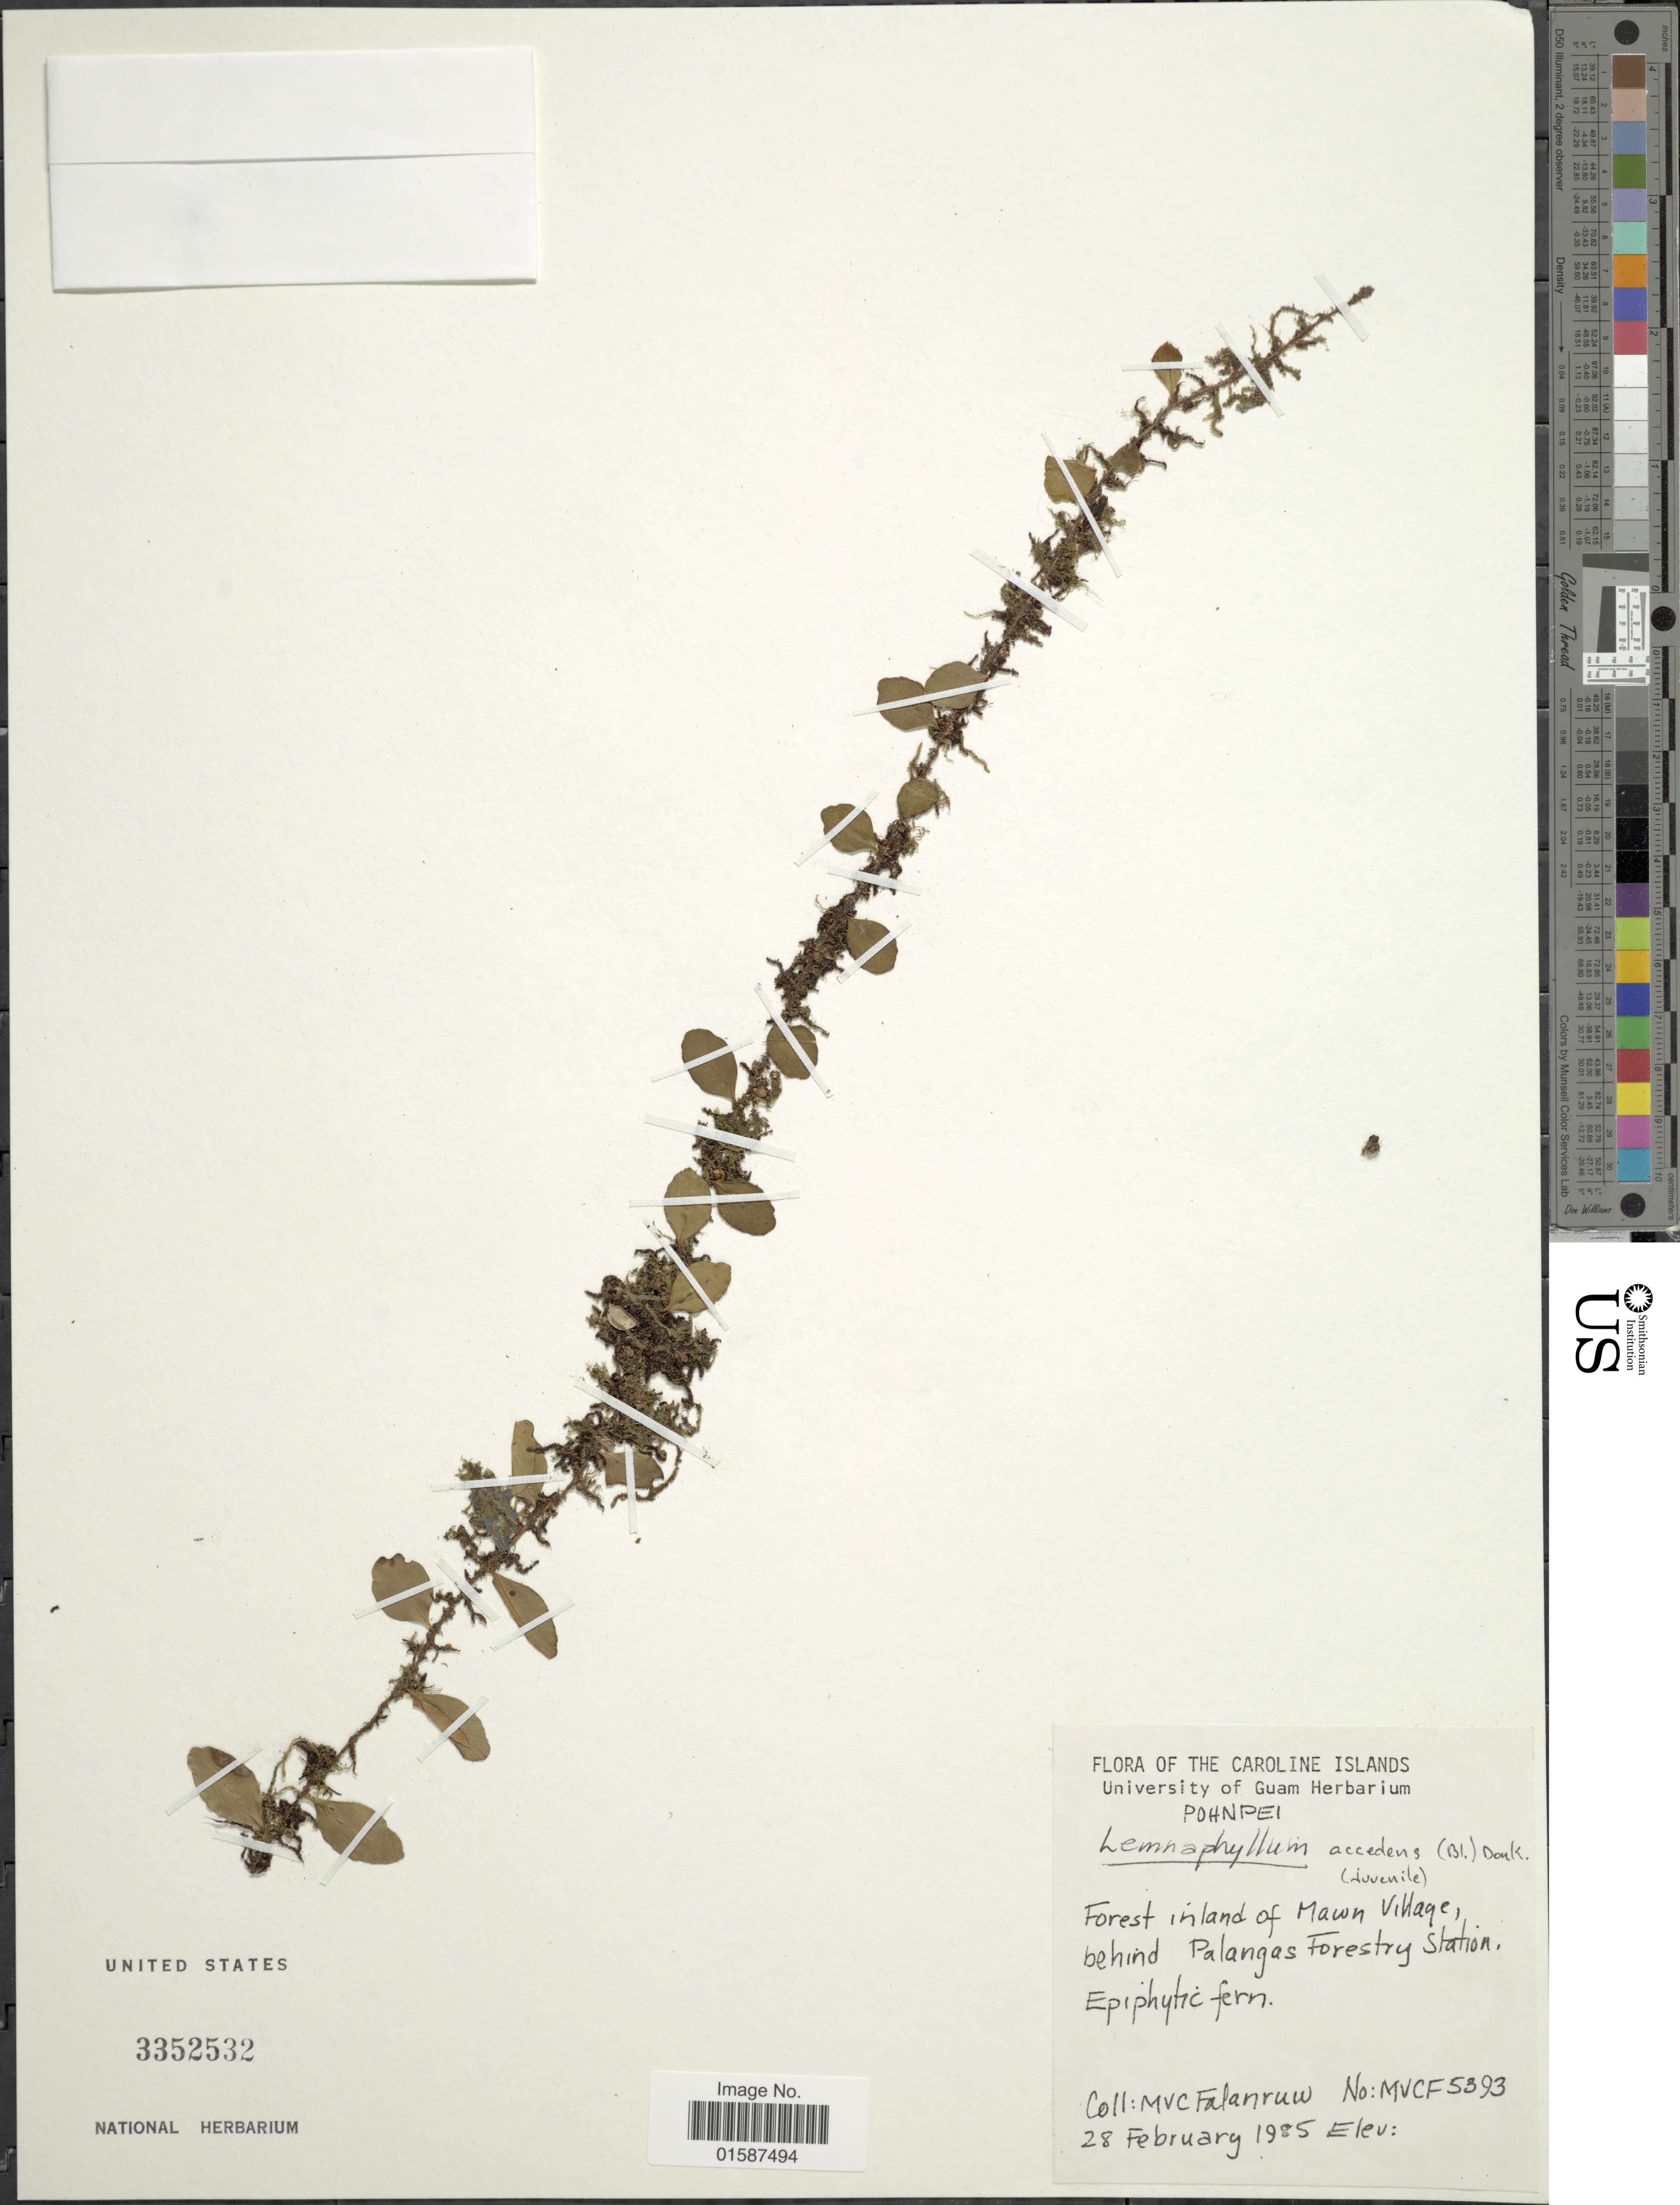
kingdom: Plantae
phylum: Tracheophyta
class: Polypodiopsida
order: Polypodiales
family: Polypodiaceae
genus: Lemmaphyllum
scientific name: Lemmaphyllum accedens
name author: (Blume) Donk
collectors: M. V. Falanruw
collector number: MVCF5393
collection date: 1985-02-28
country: Micronesia, Federated States of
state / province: Pohnpei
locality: Caroline Islands, forest inland of Mawn Village, behind Palangas Forestry Station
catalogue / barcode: US 3352532